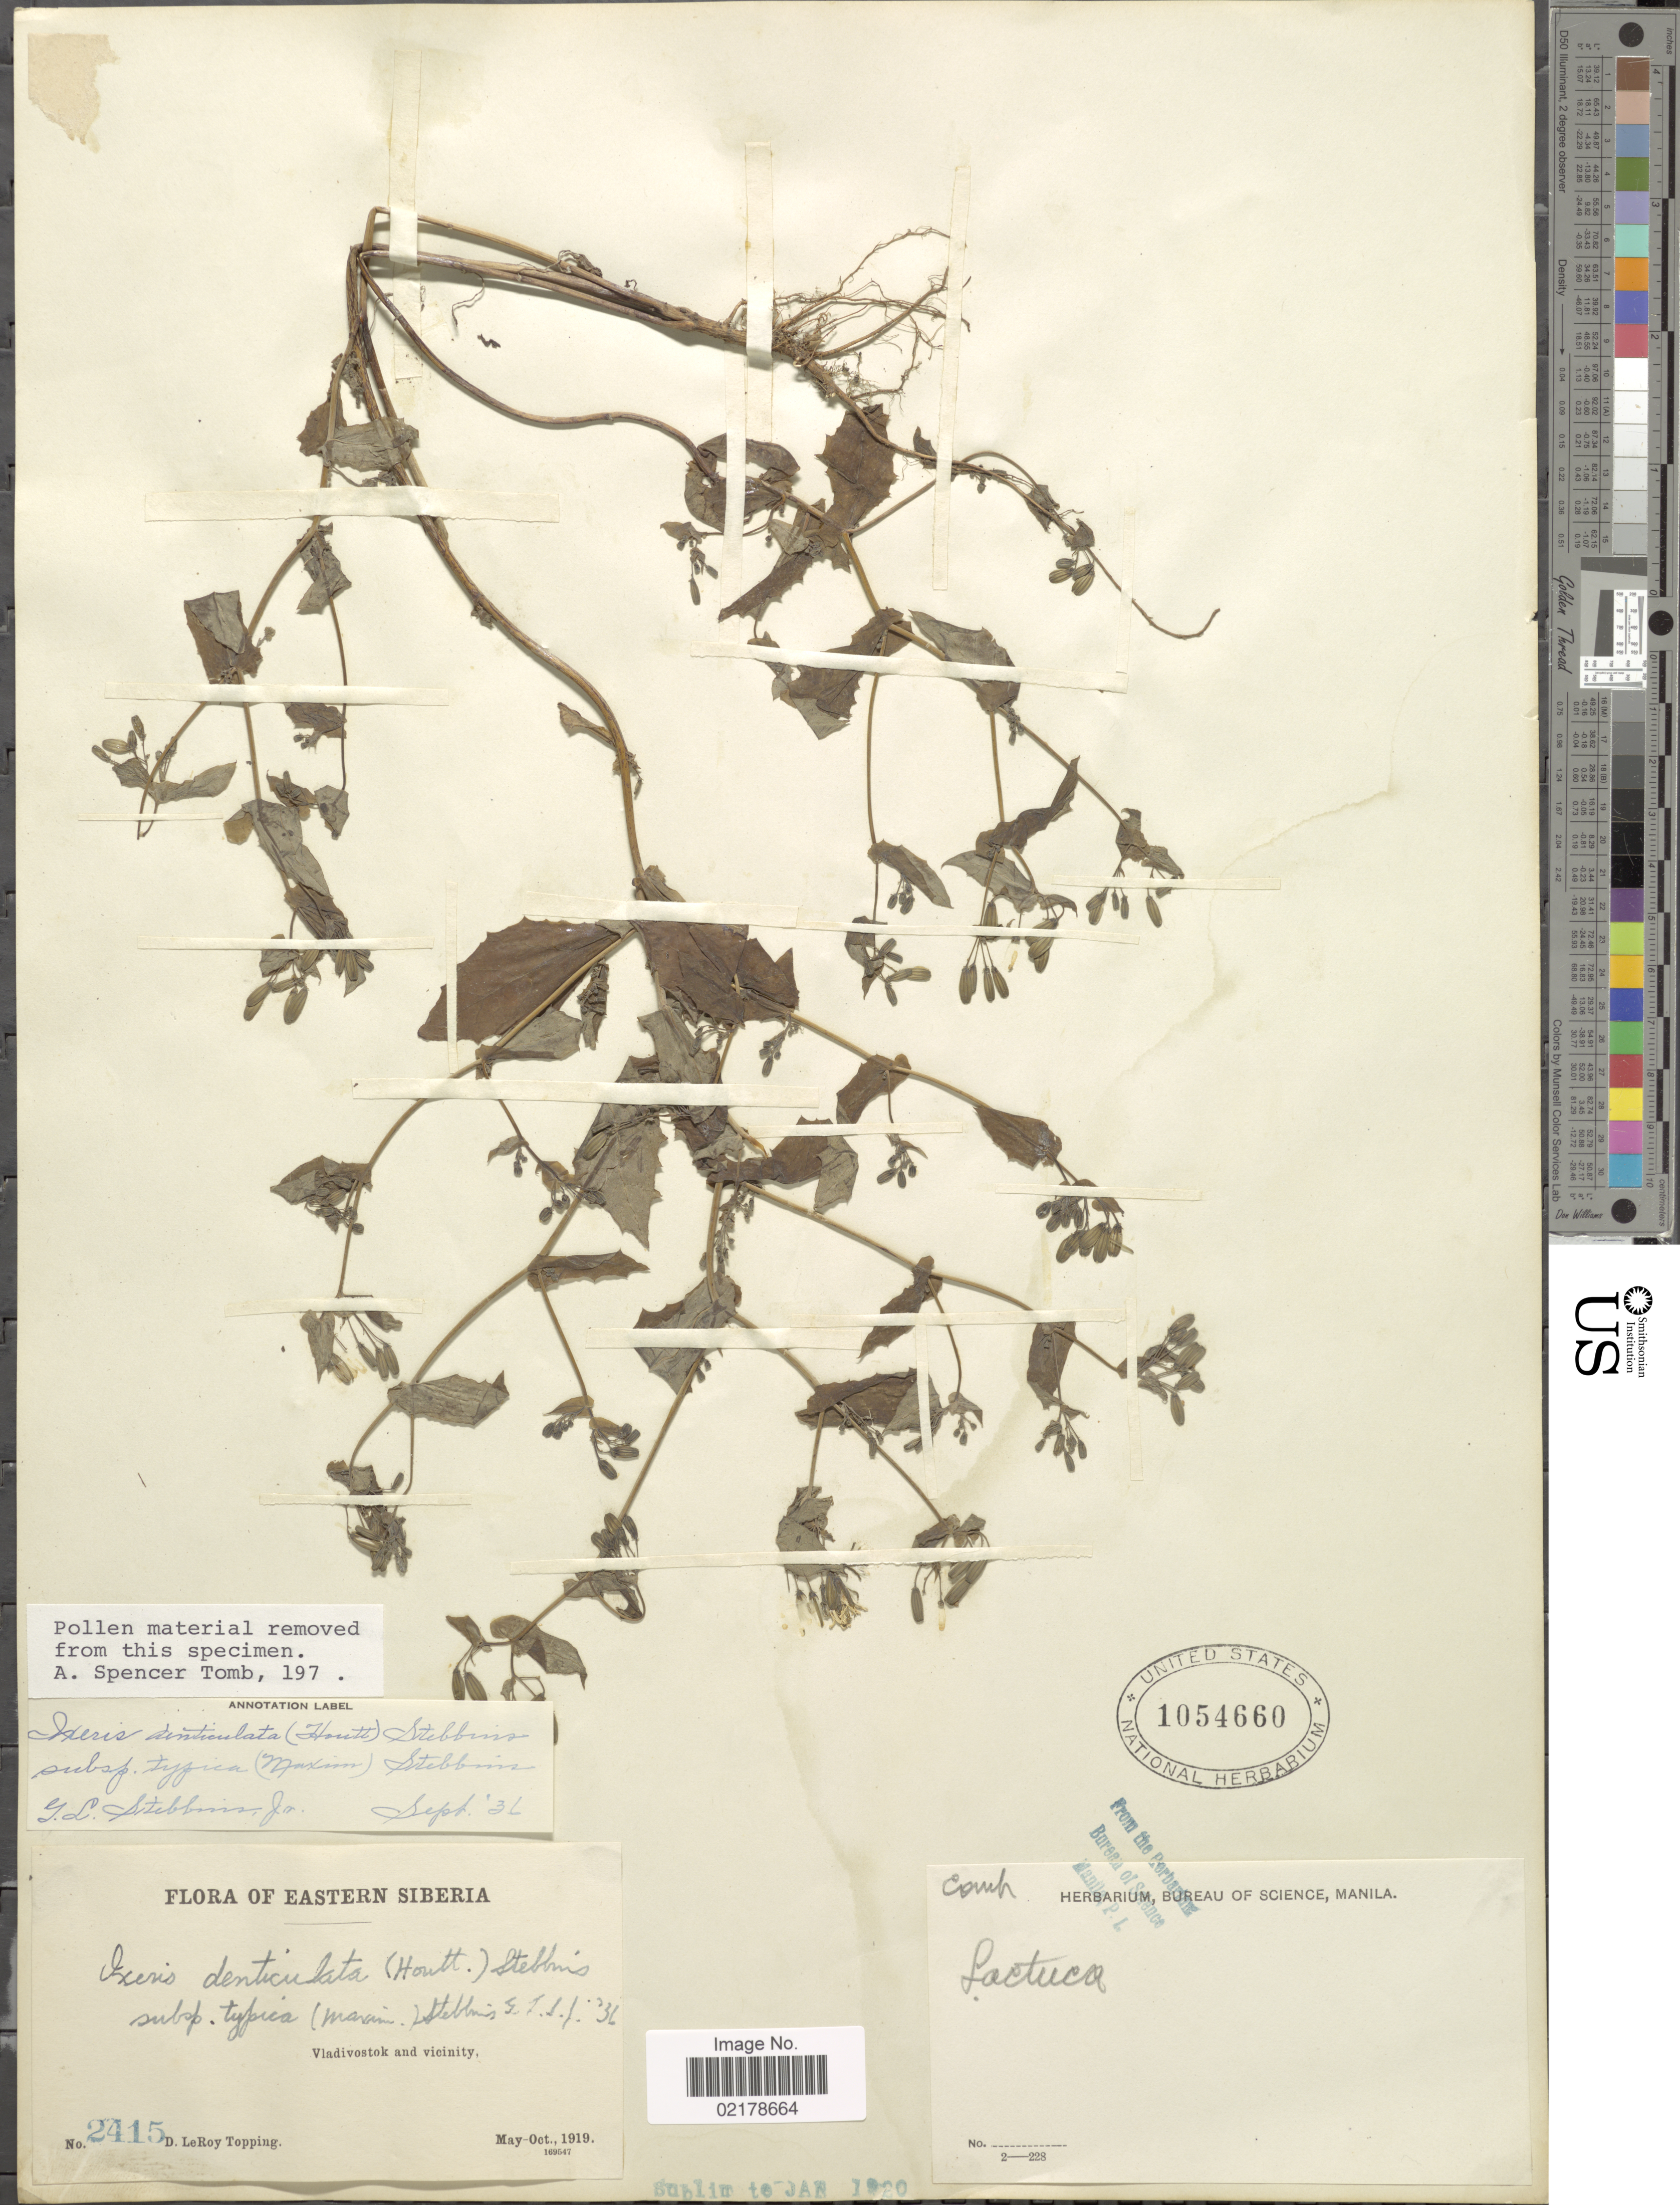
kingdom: Plantae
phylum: Tracheophyta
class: Magnoliopsida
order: Asterales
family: Asteraceae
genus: Crepidiastrum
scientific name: Crepidiastrum denticulatum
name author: (Houtt.) Pak & Kawano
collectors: D. L. Topping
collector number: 2415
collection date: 1919-05/1919-10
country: Russian Federation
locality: Eastern Siberia. Vladivostok and vicinity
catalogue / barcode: US 1054660